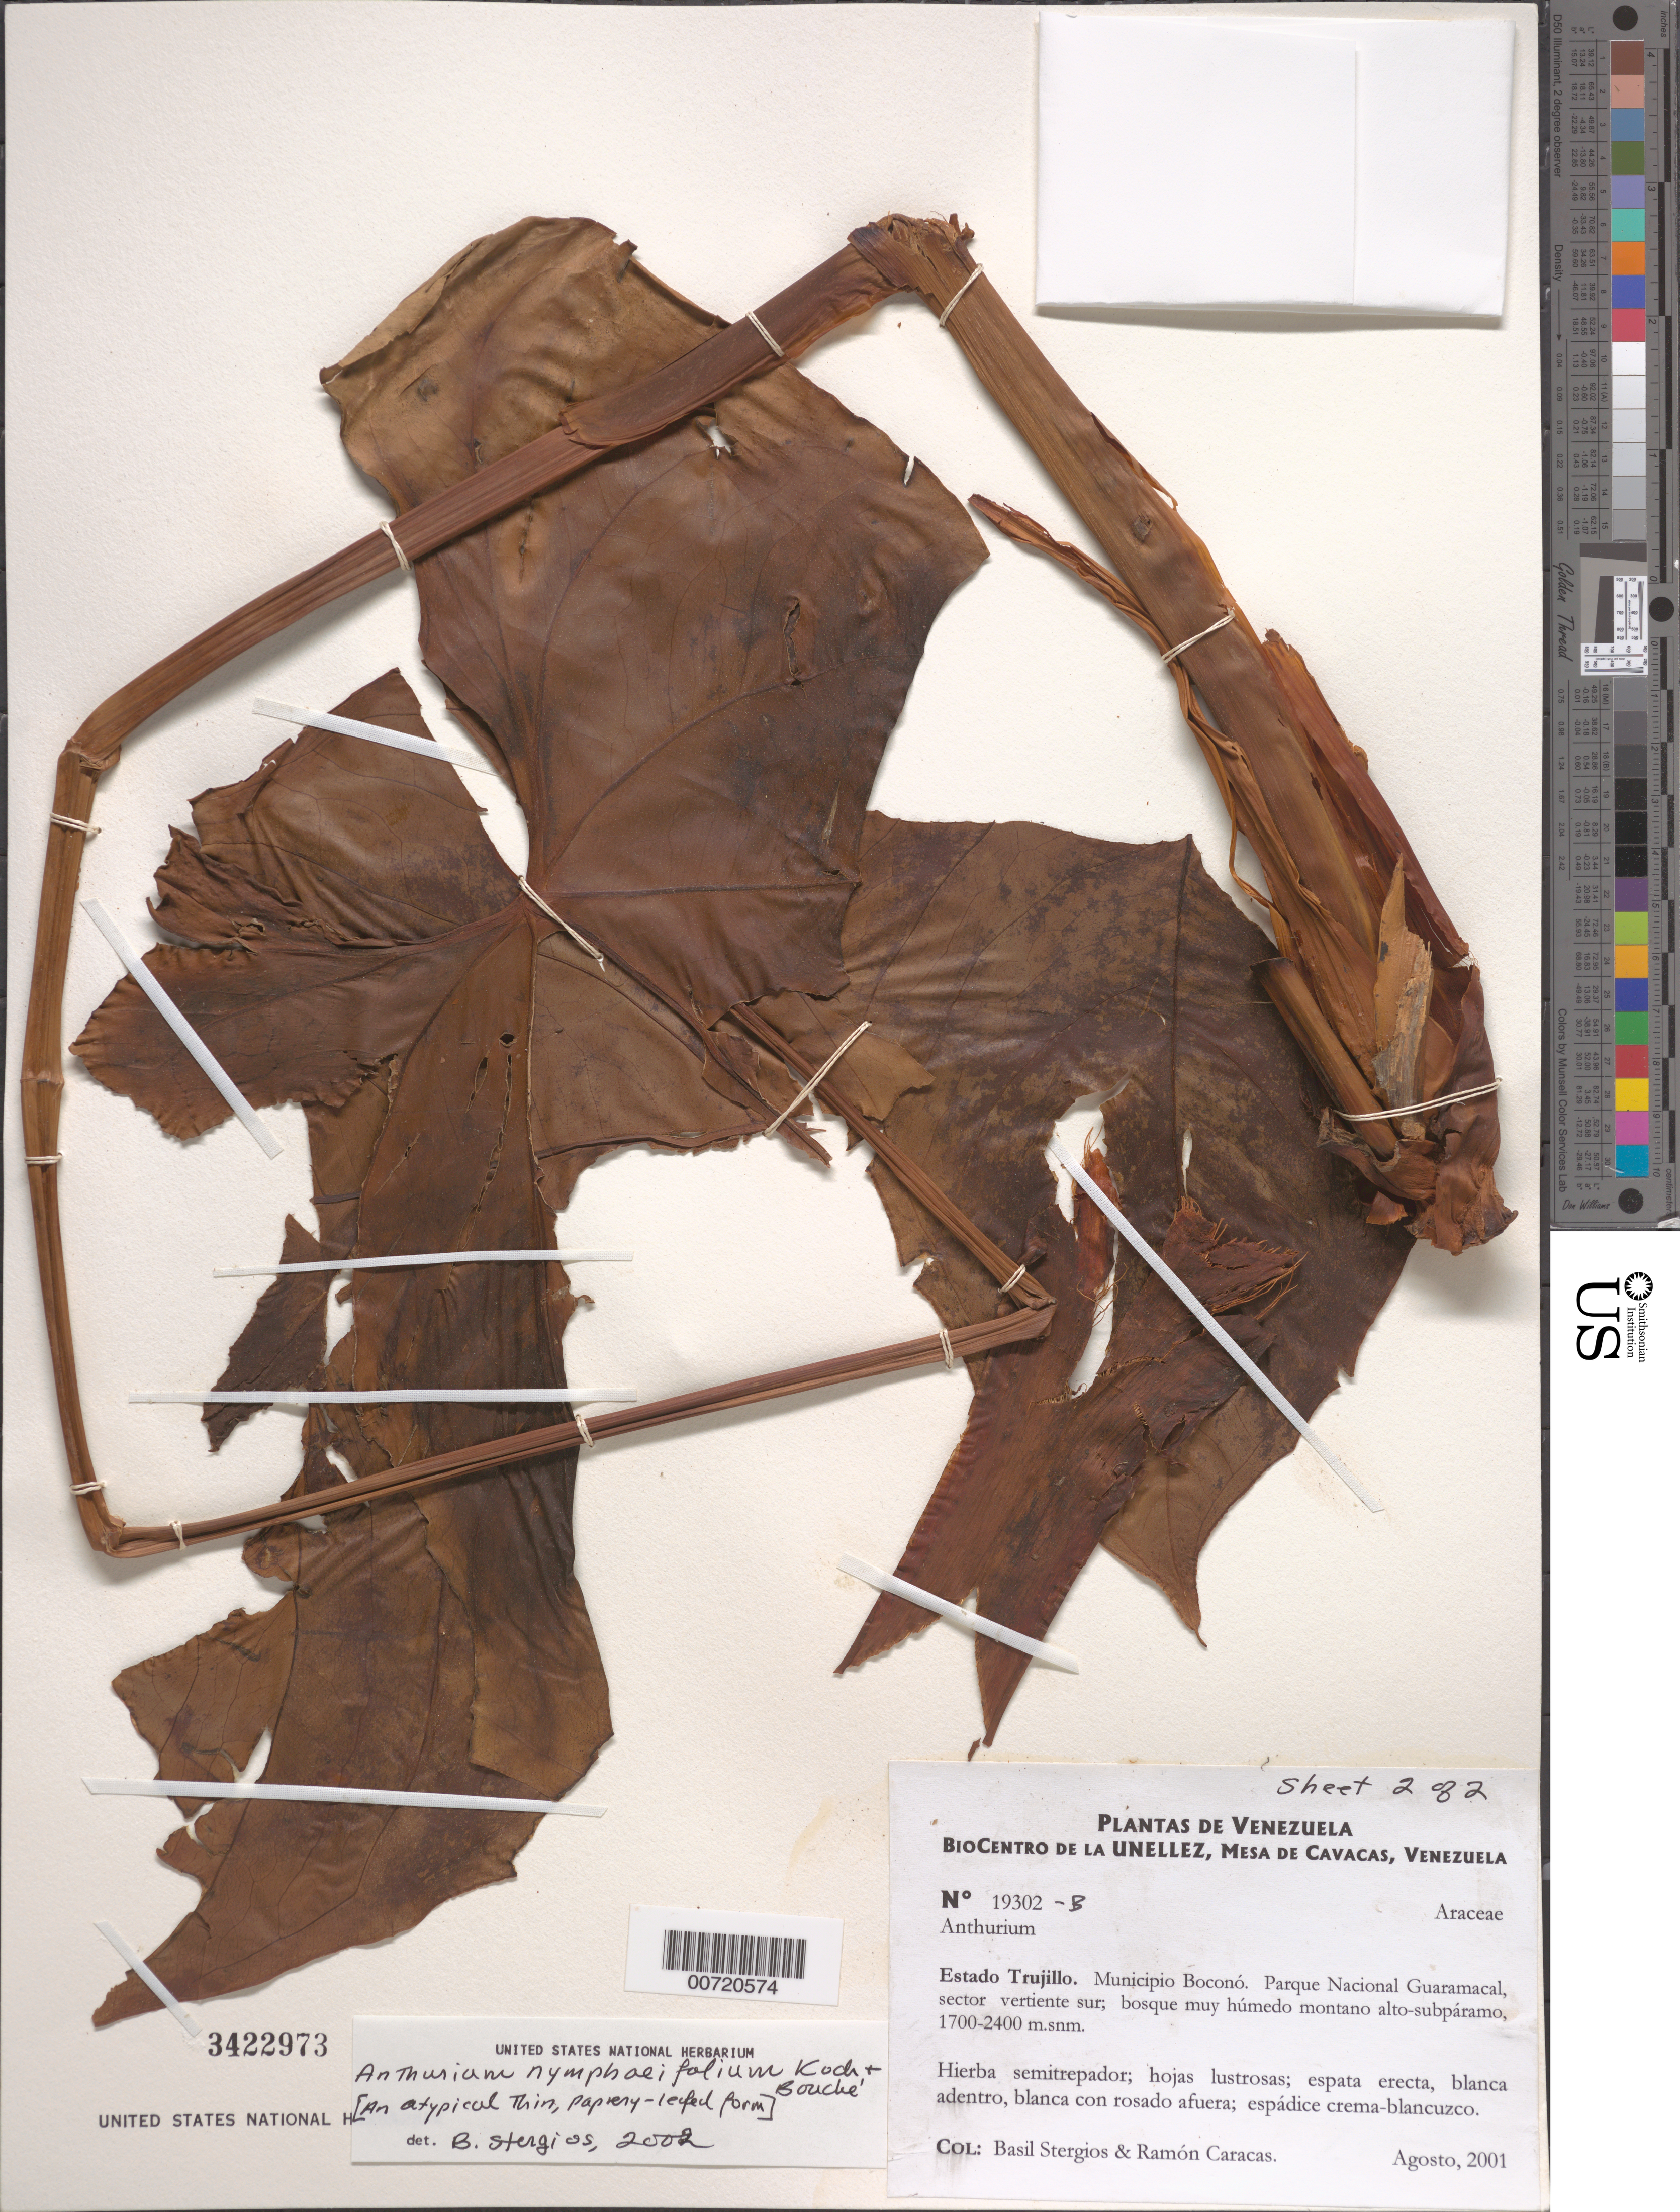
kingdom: Plantae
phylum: Tracheophyta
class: Liliopsida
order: Alismatales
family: Araceae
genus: Anthurium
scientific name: Anthurium nymphaeifolium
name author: K. Koch & C.D. Bouché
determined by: Stergios, B. G.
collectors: B. G. Stergios & R. Caracas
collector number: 19302-B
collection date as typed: Aug 2001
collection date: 2001-08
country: Venezuela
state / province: Trujillo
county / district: Boconó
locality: Parque Nacional Guaramacal, vertiente sur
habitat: Bosque muy húmedo montano alto-subpáramo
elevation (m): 1700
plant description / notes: PORT, US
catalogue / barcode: US 3422973